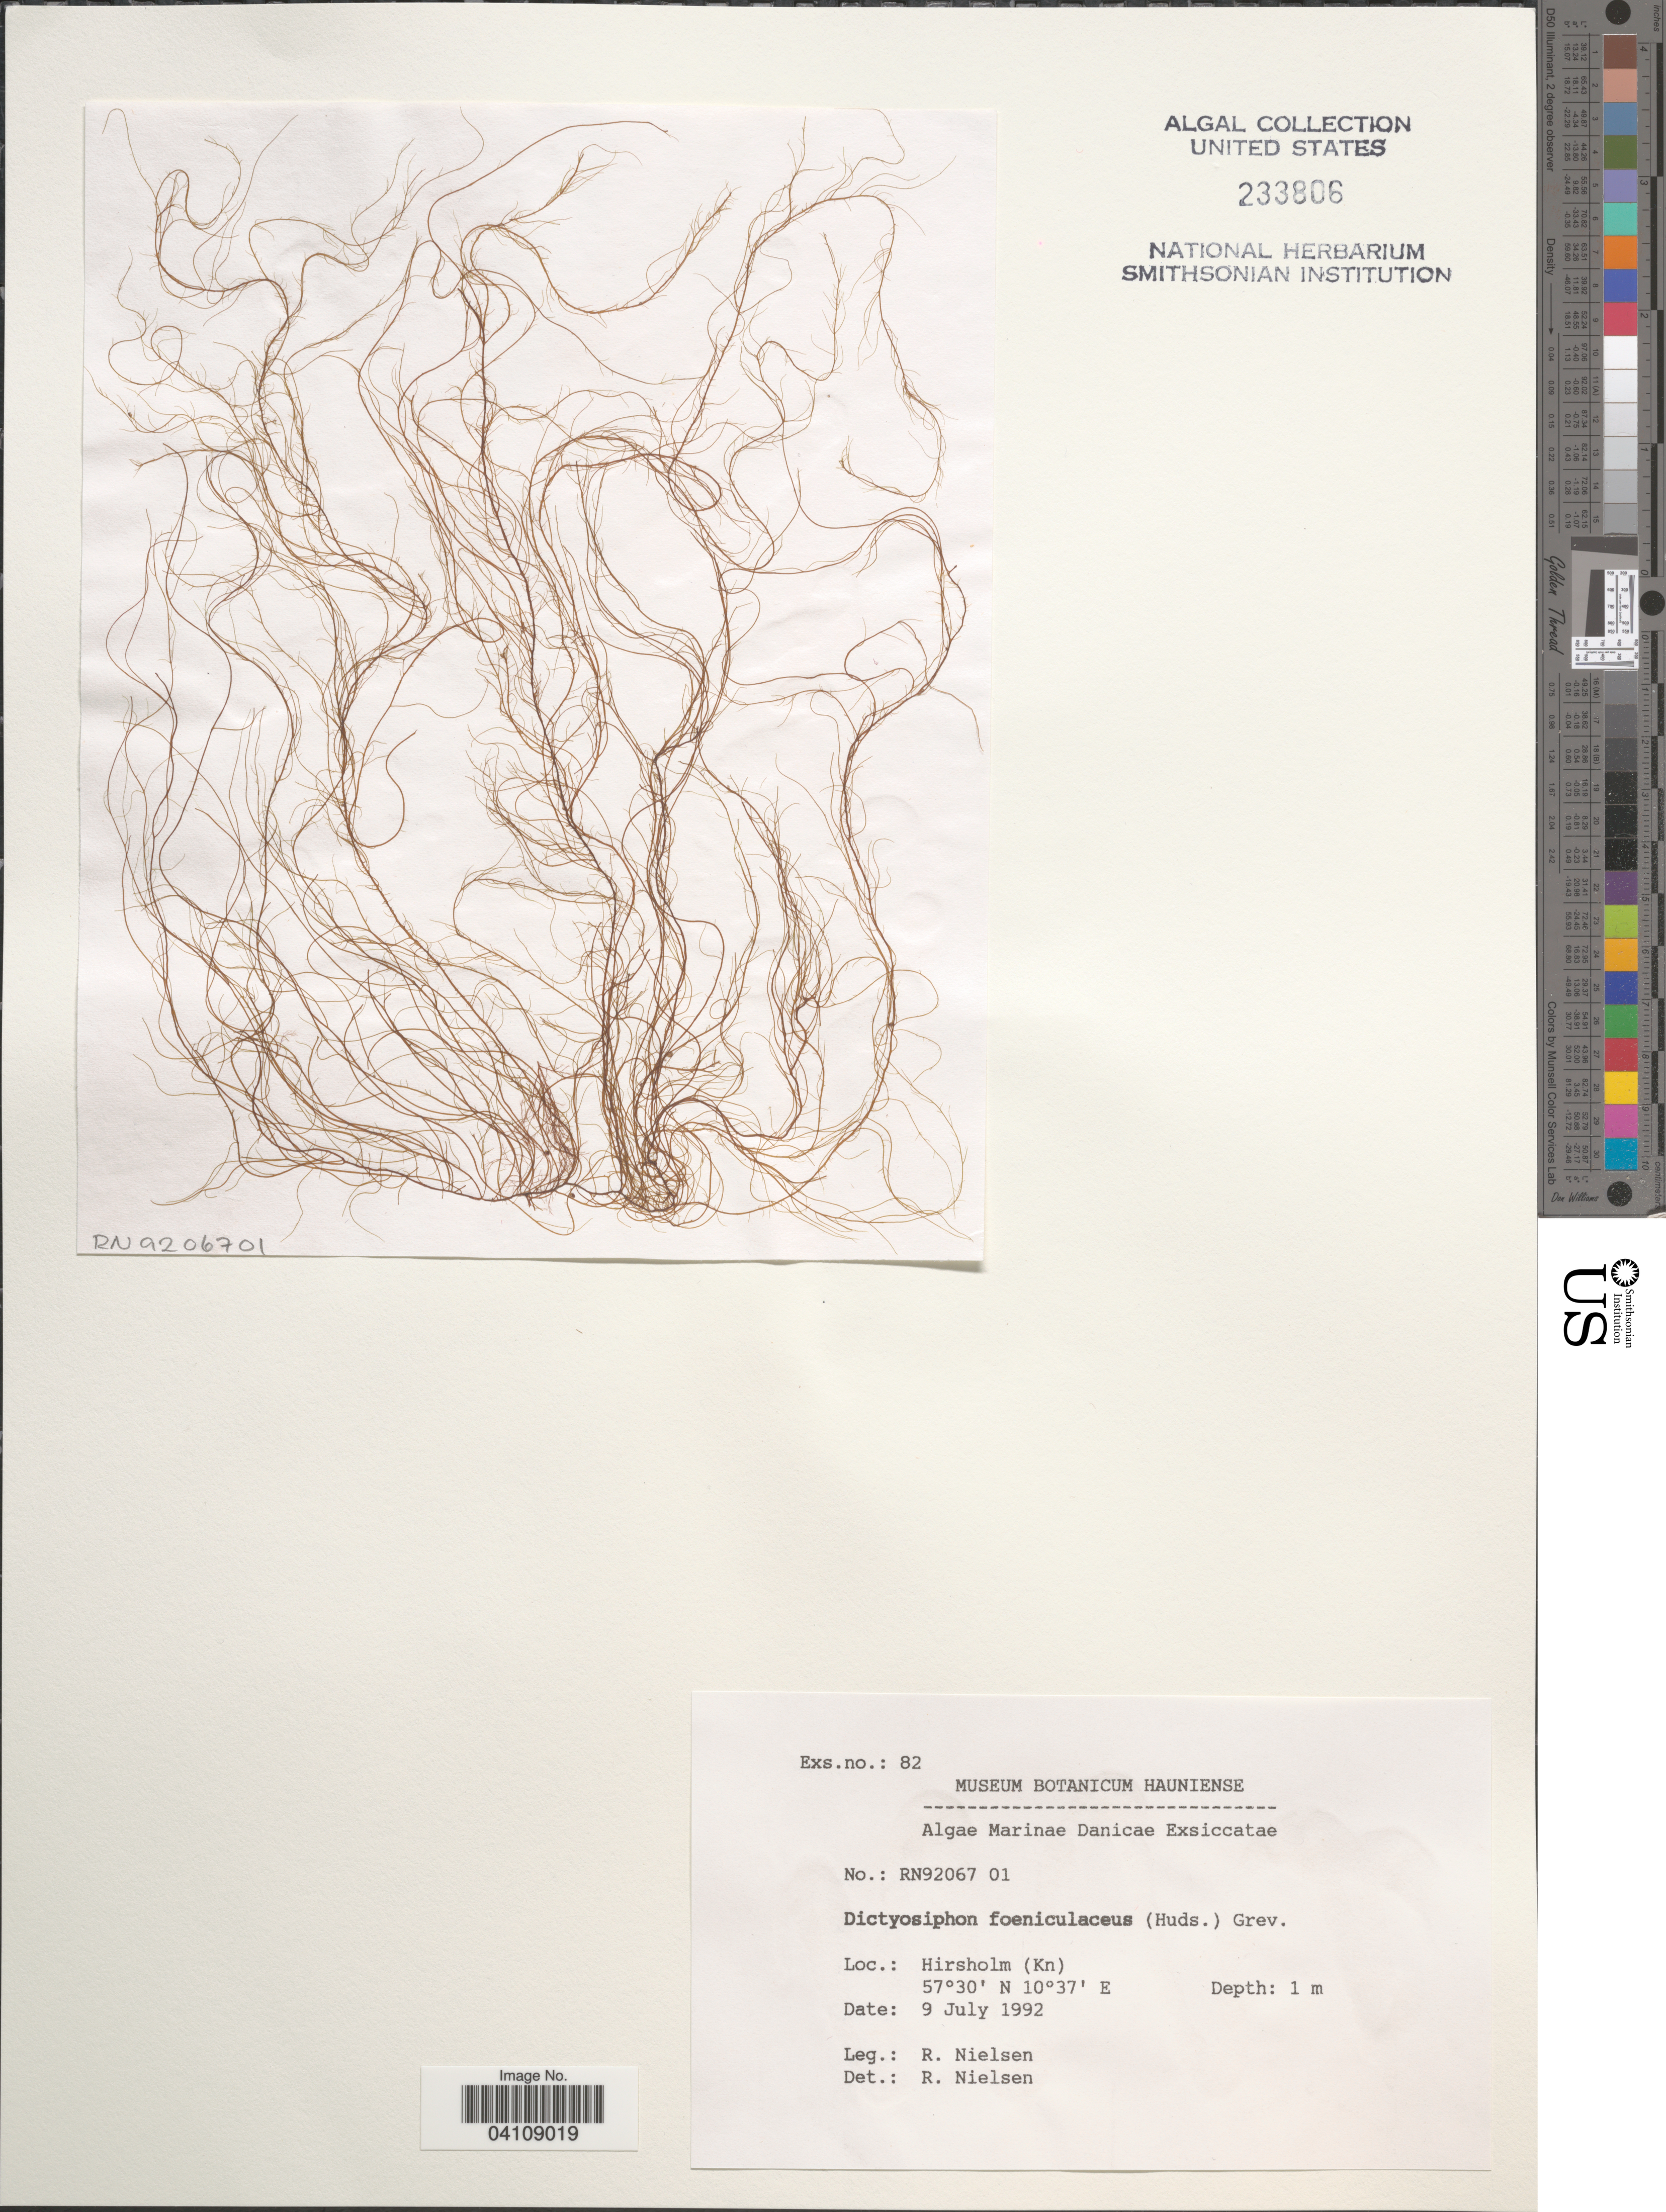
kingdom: Chromista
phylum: Ochrophyta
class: Phaeophyceae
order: Dictyosiphonales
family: Dictyosiphonaceae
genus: Dictyosiphon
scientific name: Dictyosiphon foeniculaceus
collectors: R. Nielsen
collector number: RN92067 01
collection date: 1992-07-09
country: Denmark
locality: Danicae. Hirsholm (Kn).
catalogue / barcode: US 233806